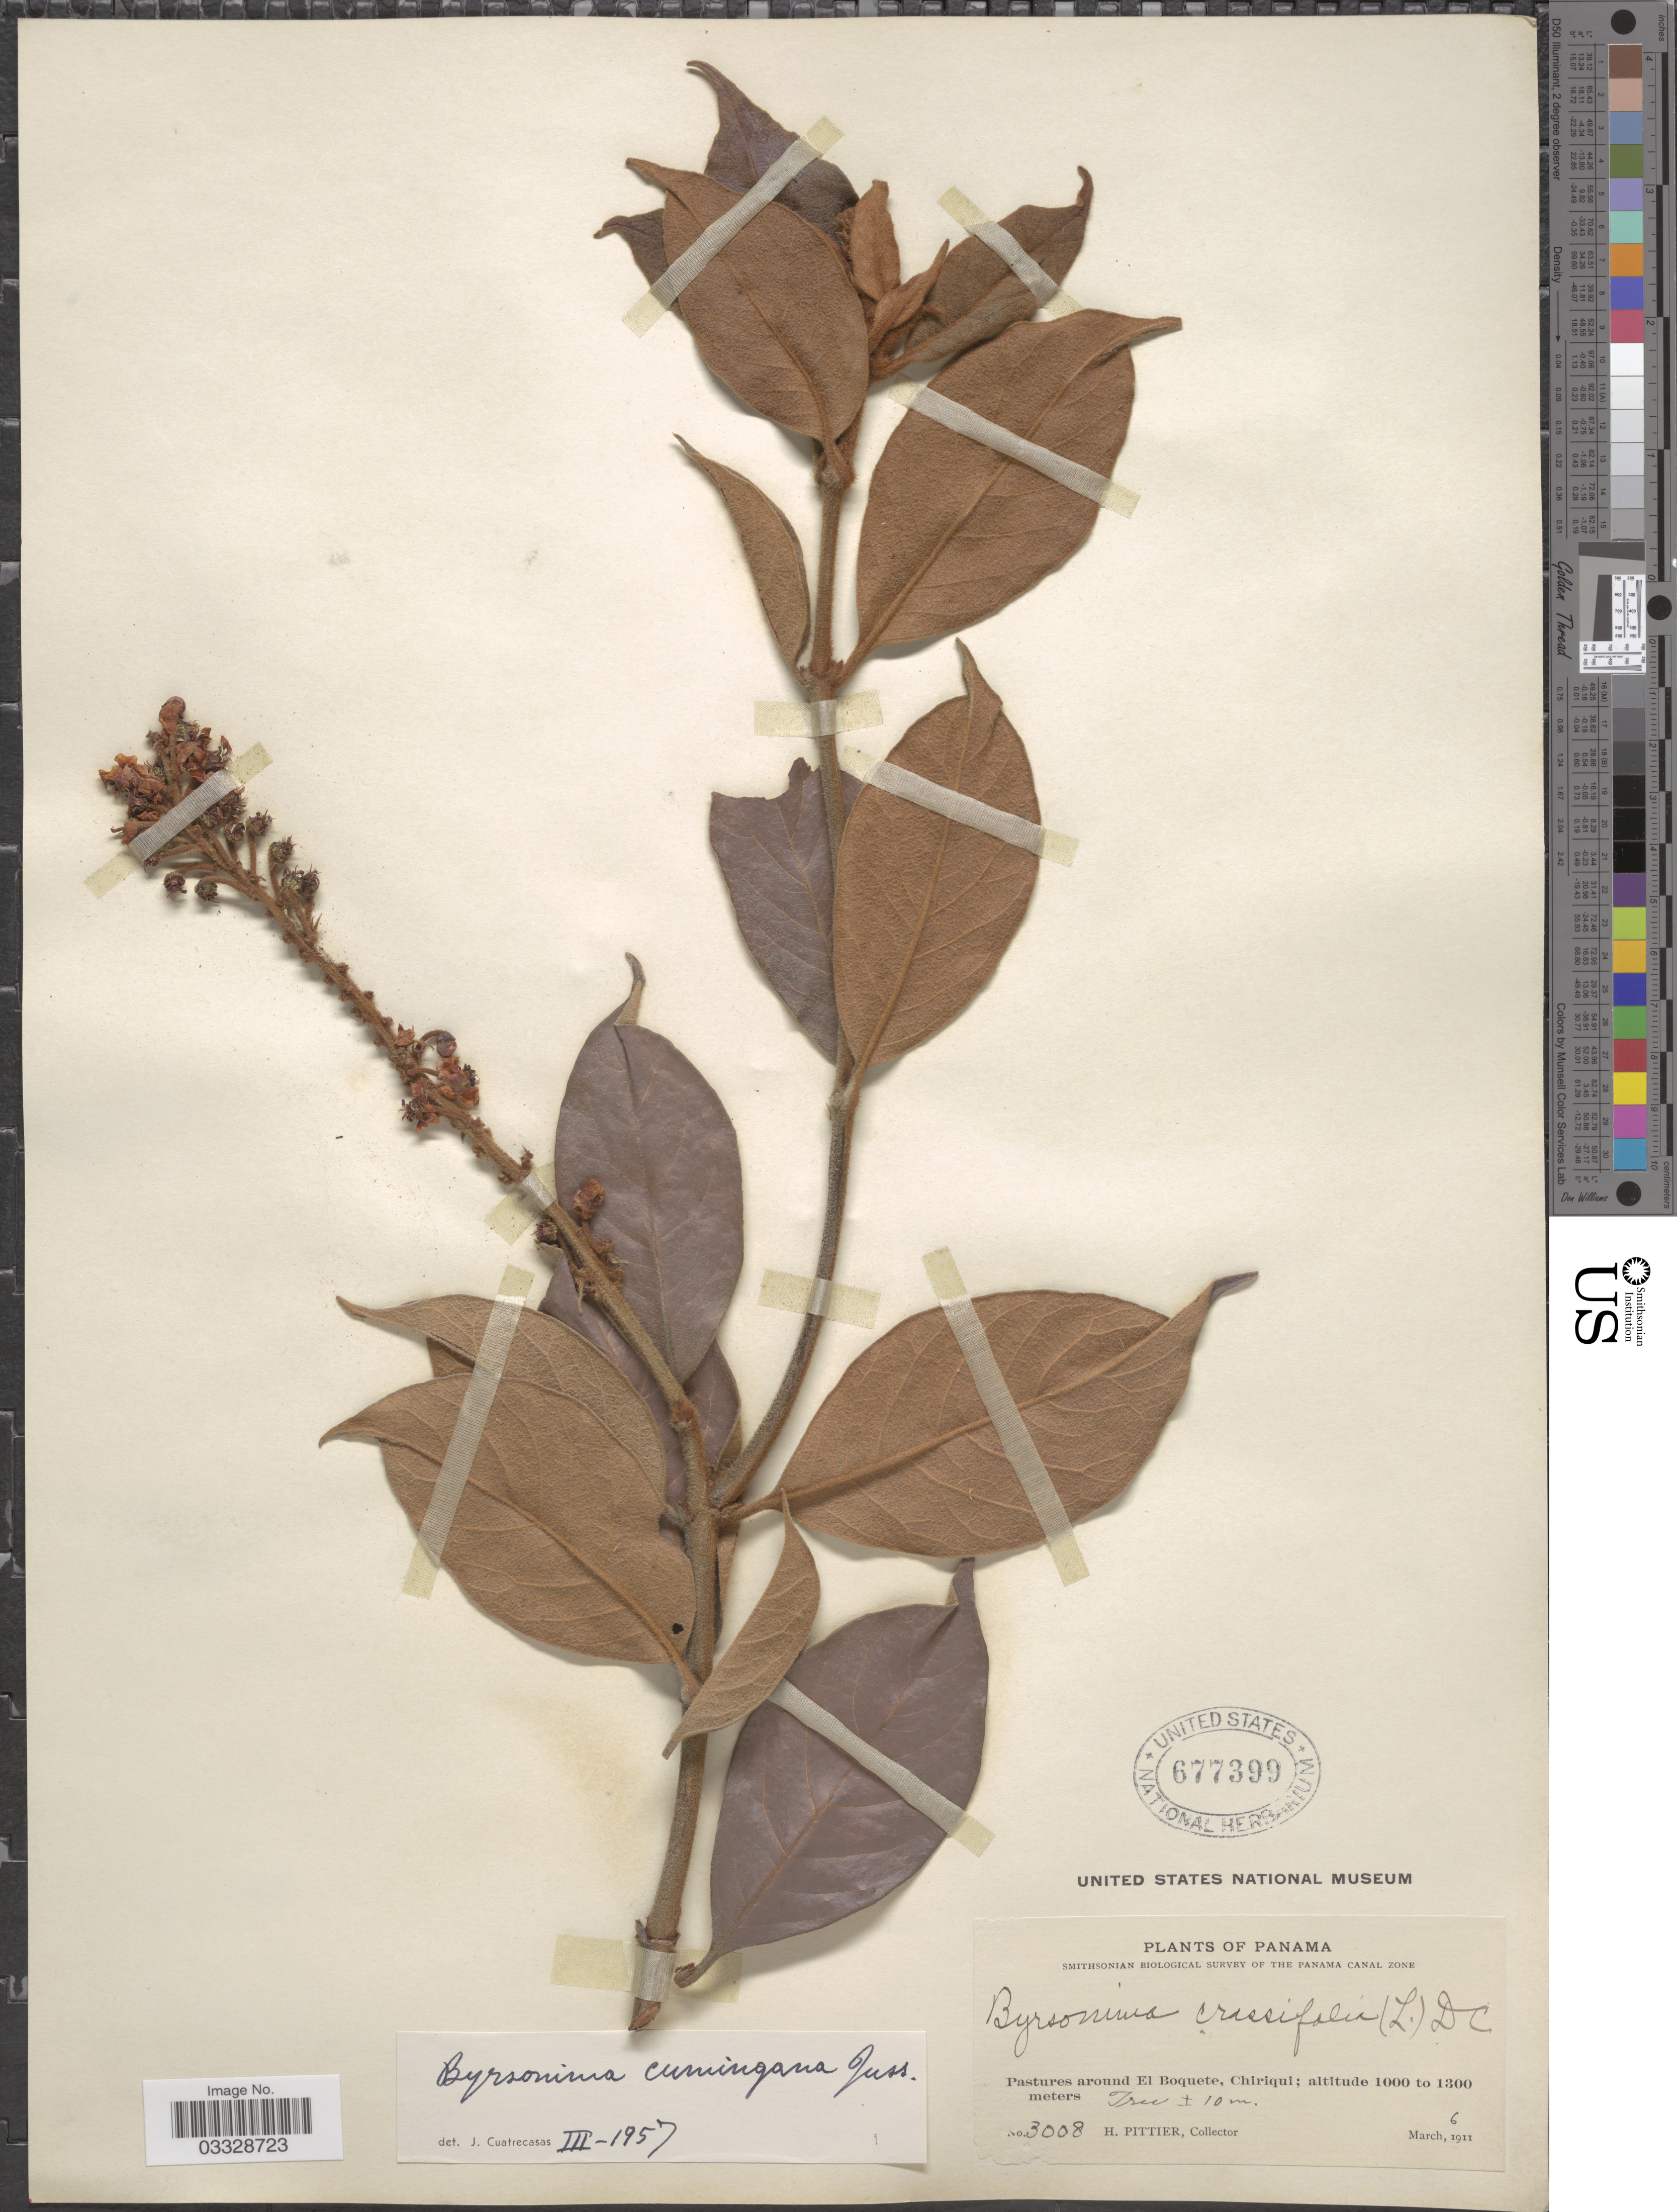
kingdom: Plantae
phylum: Tracheophyta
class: Magnoliopsida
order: Malpighiales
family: Malpighiaceae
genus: Byrsonima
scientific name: Byrsonima crassifolia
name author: (L.) Kunth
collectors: H. F. Pittier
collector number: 3008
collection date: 1911-03-06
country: Panama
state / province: Chiriqui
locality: Pastures around El Boquete.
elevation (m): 1000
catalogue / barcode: US 677399